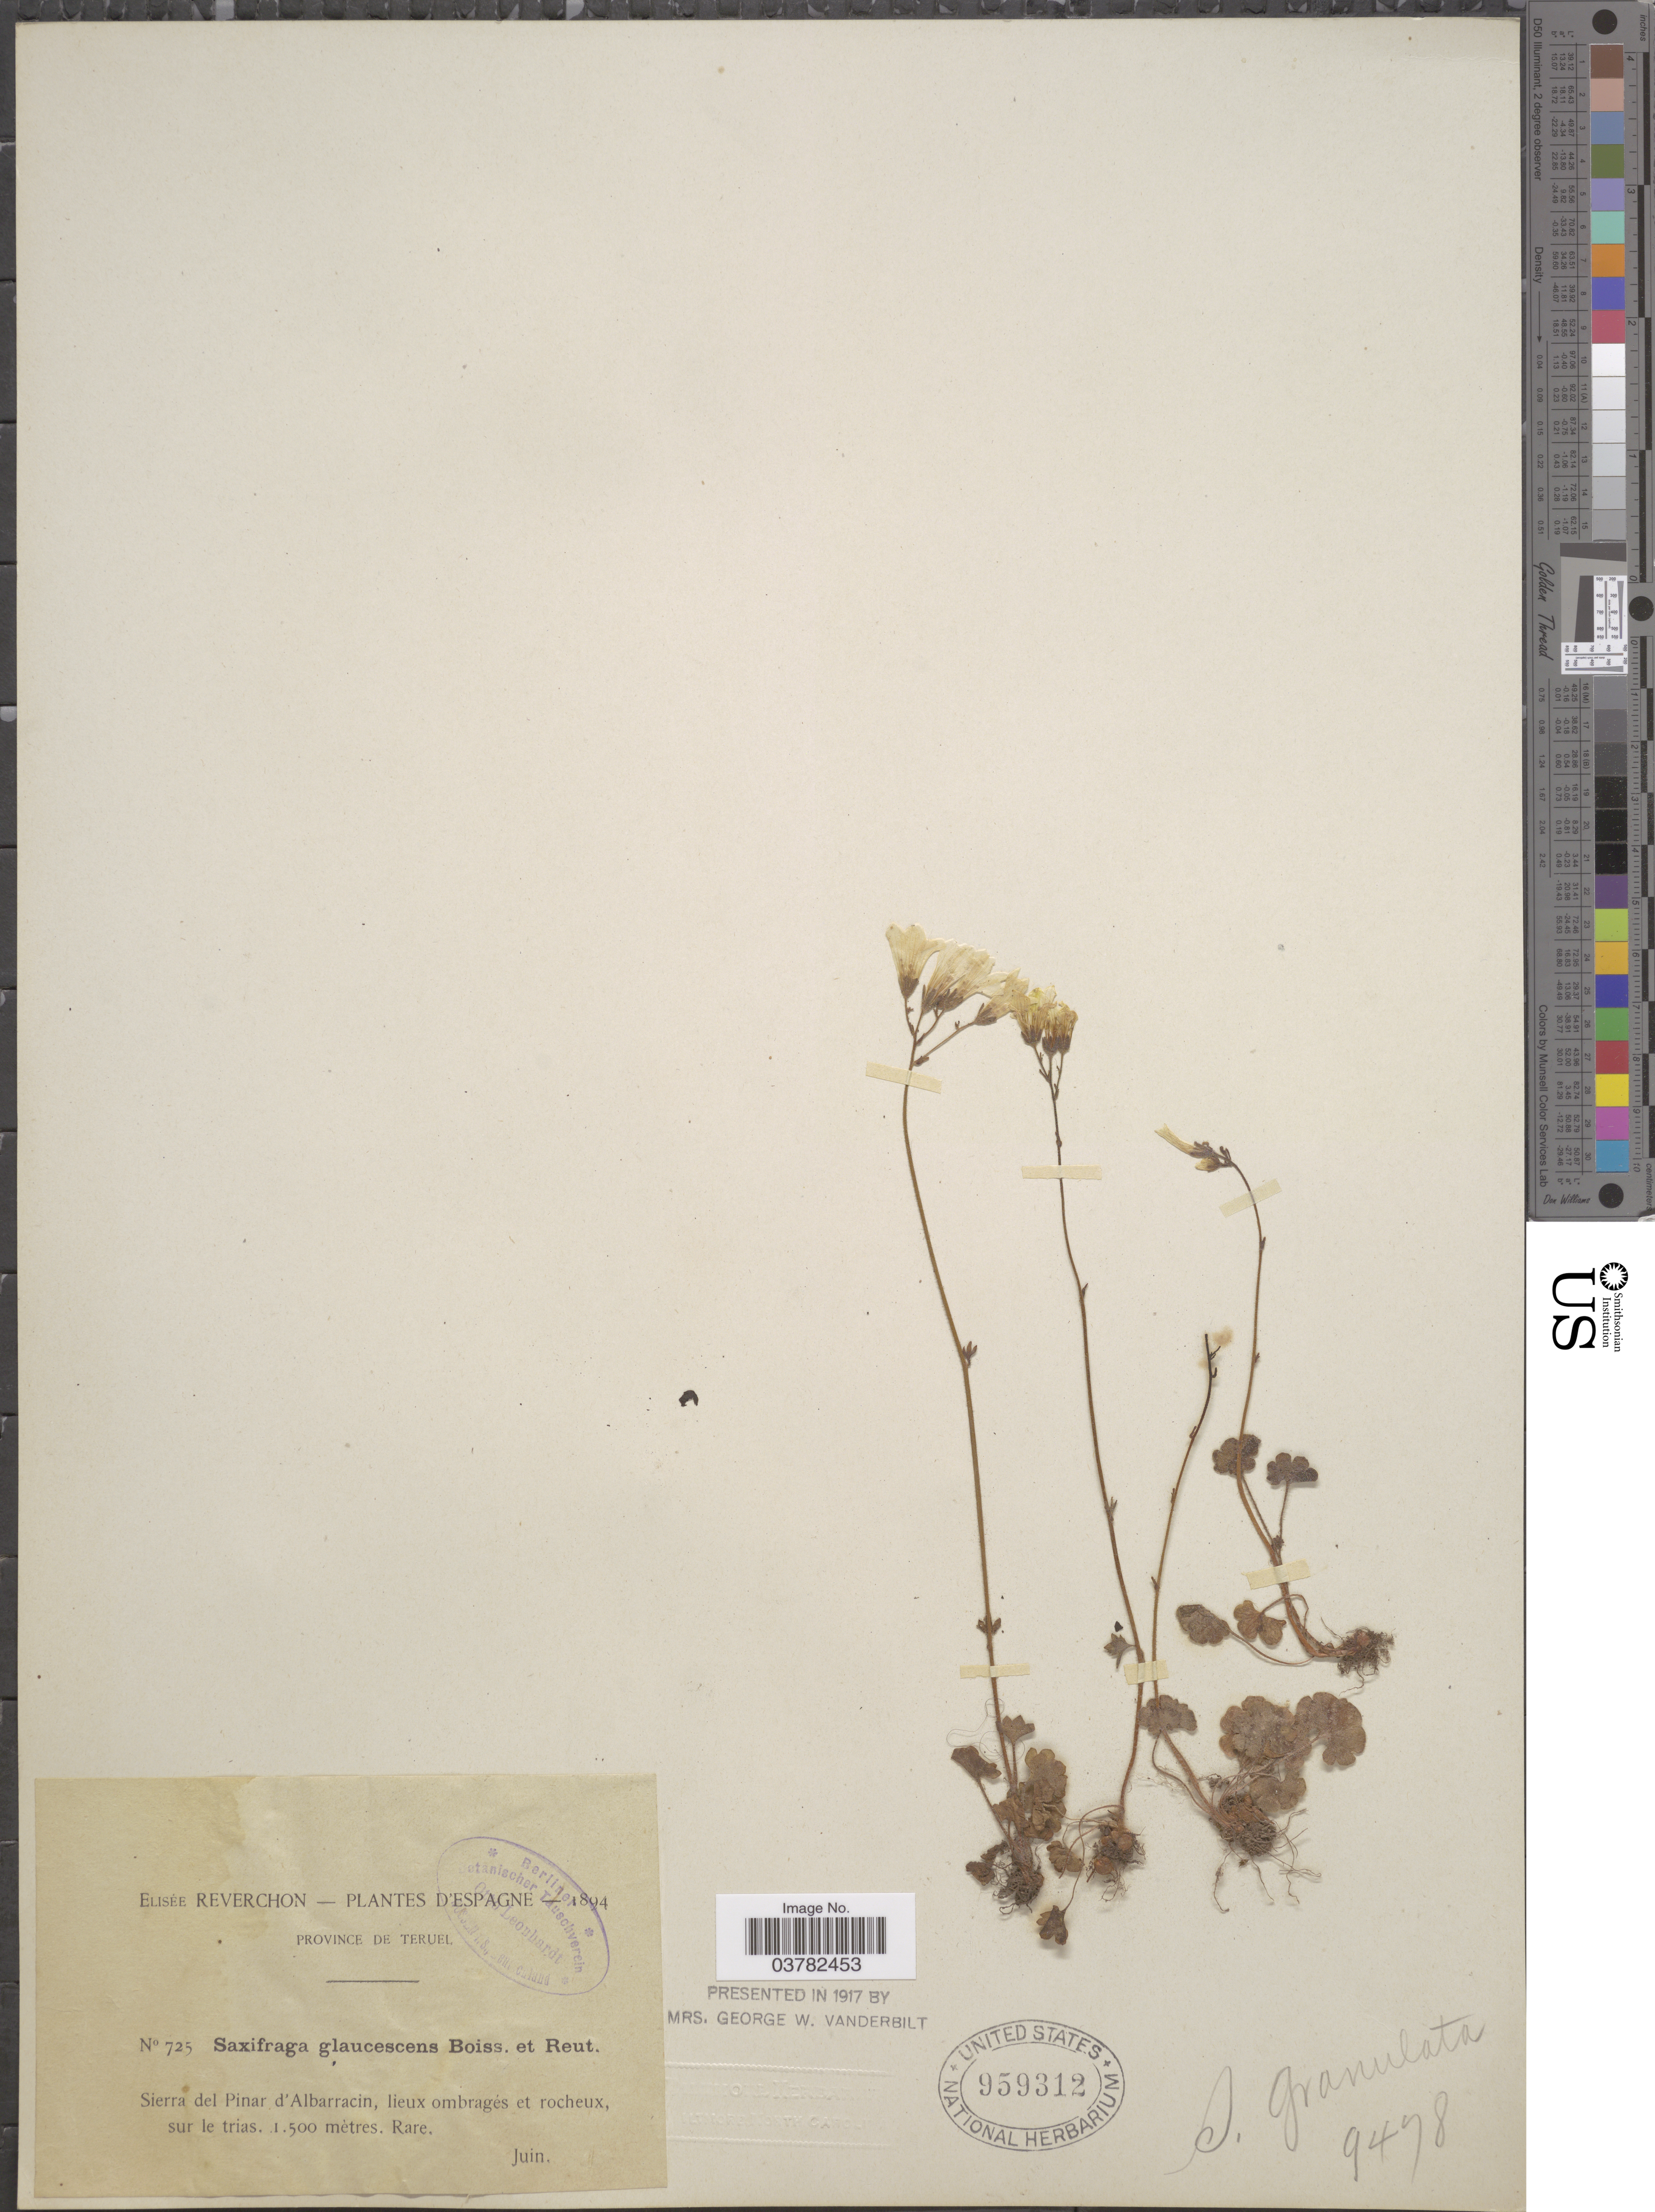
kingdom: Plantae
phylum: Tracheophyta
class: Magnoliopsida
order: Saxifragales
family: Saxifragaceae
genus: Saxifraga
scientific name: Saxifraga granulata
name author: L.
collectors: E. Reverchon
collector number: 725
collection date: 1894-06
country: Spain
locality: D'Espagne - 1894. Province de Teruel. Sierra del Pinar d'Albarracin, lieux ombragés et rocheux, sur le trias.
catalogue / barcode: US 959312